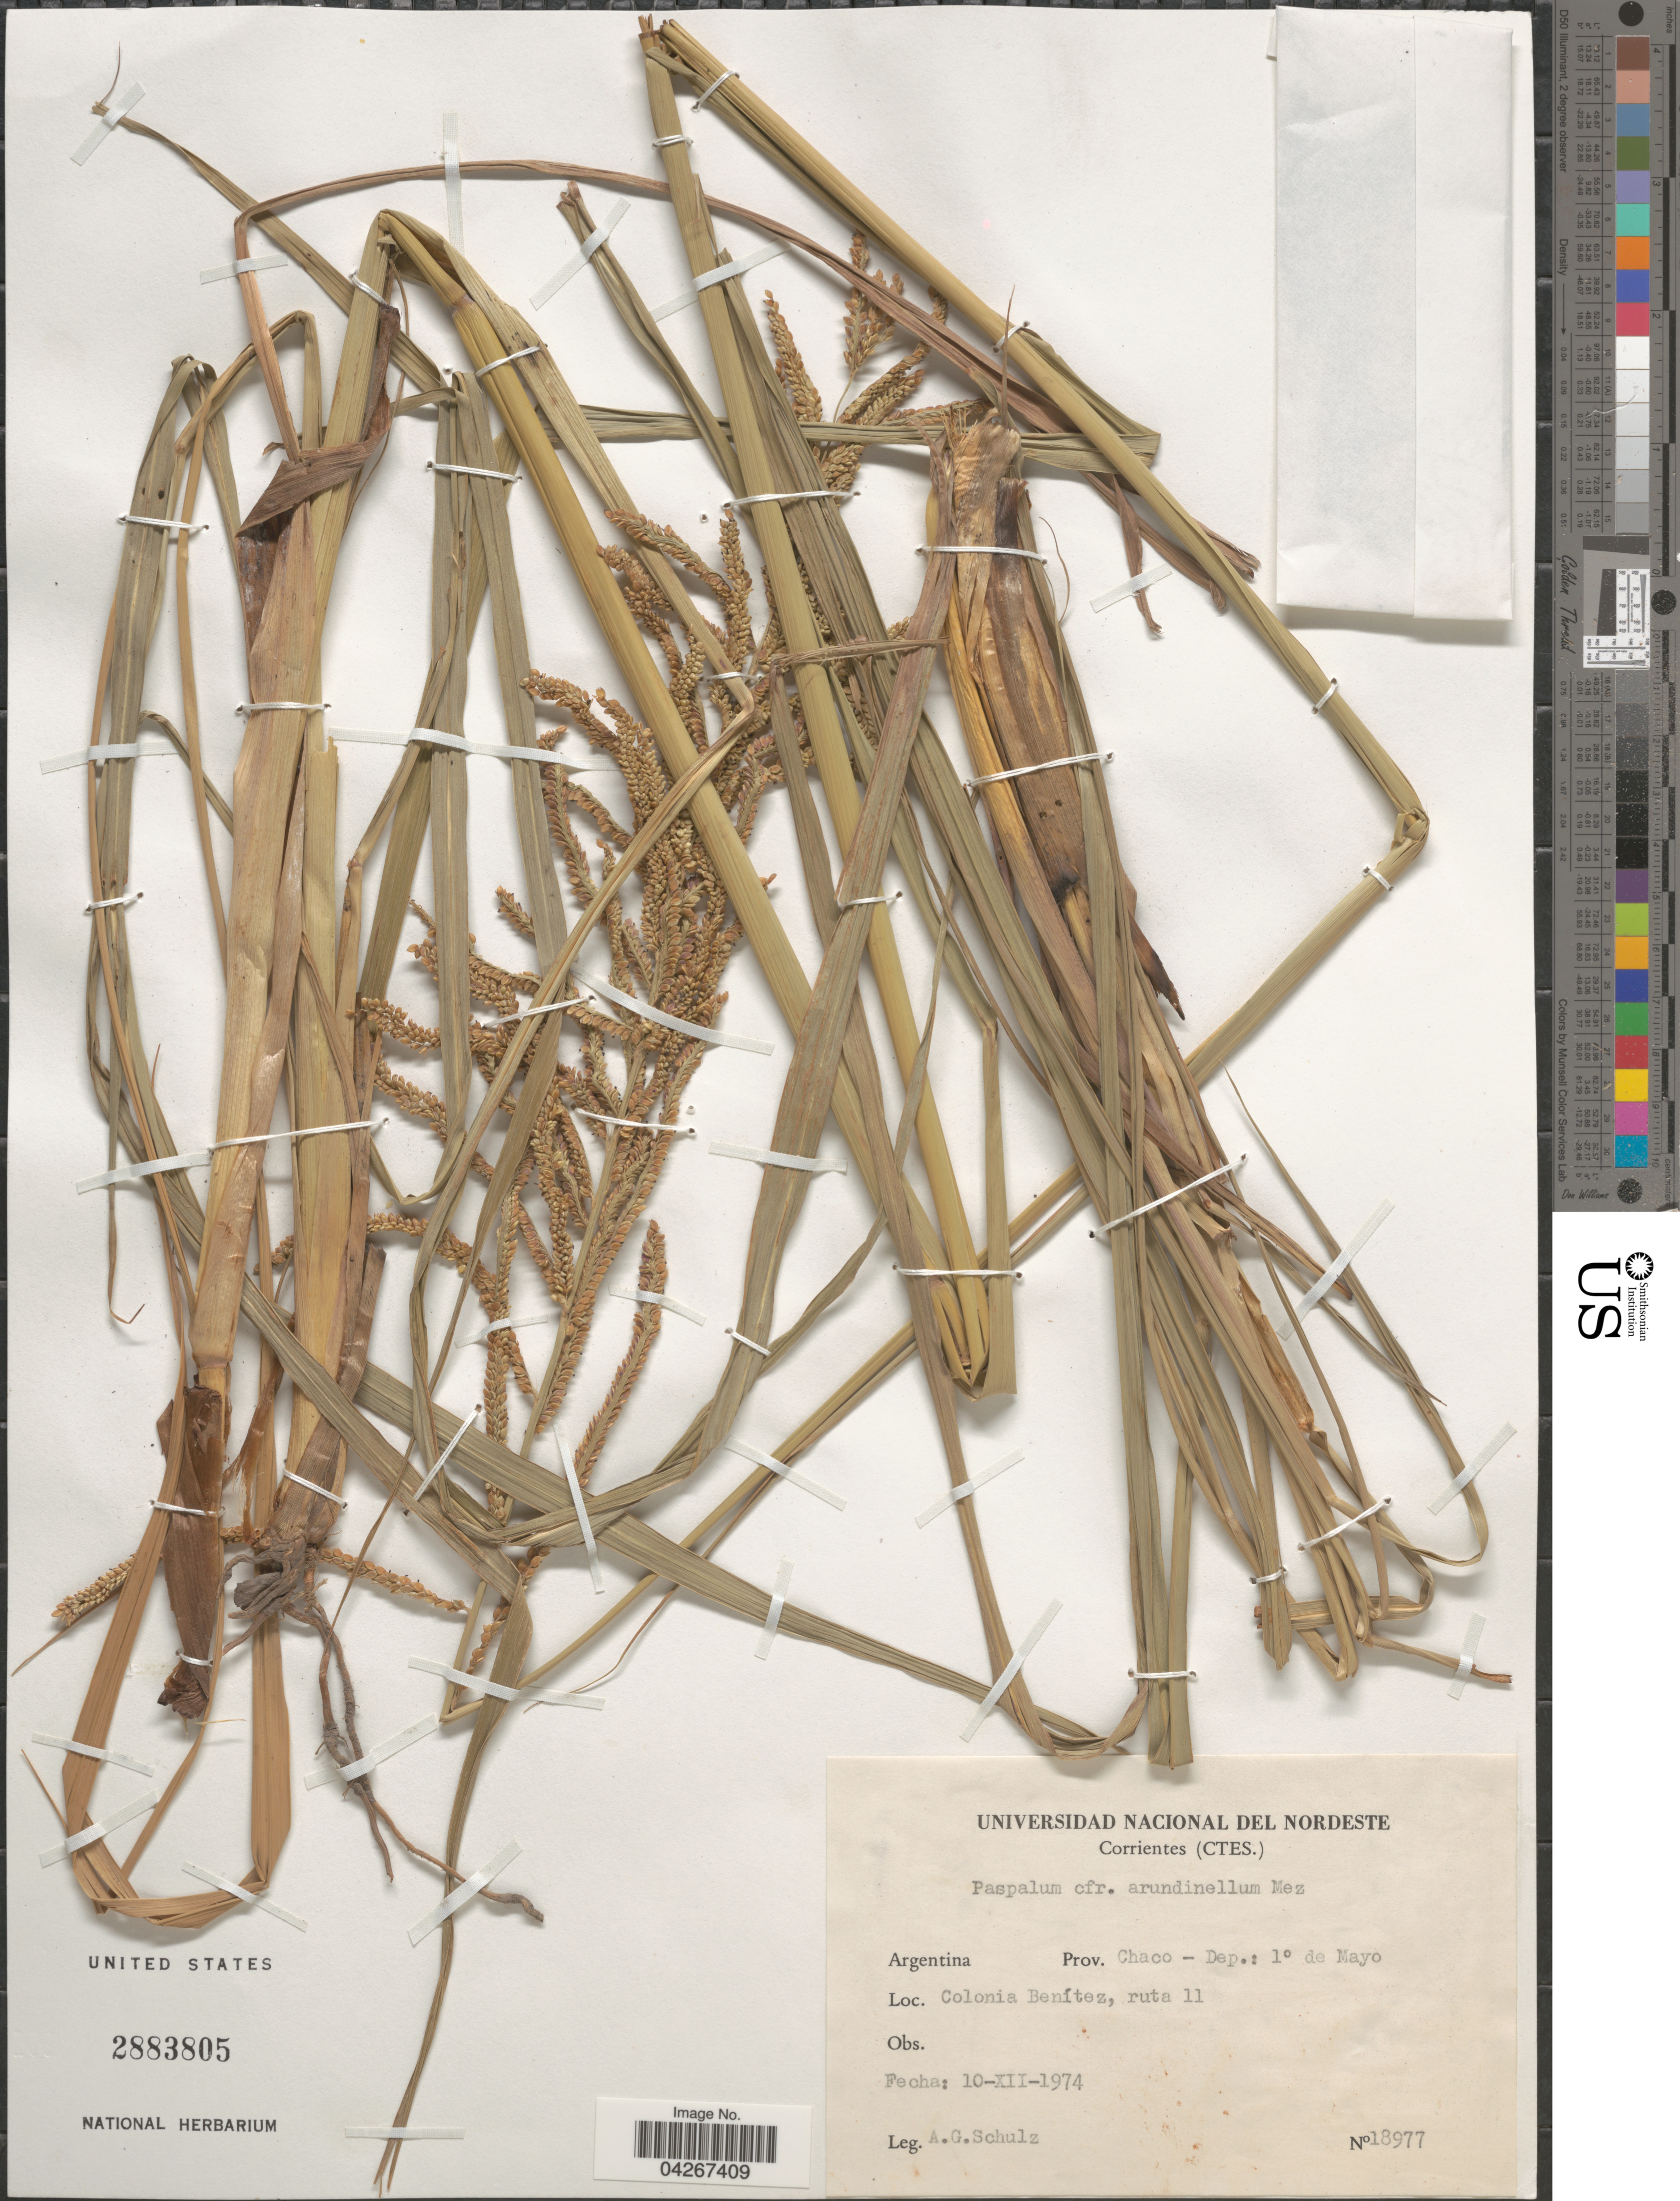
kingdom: Plantae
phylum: Tracheophyta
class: Liliopsida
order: Poales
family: Poaceae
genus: Paspalum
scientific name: Paspalum arundinellum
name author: Mez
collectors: A. G. Schulz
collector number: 18977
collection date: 1974-12-10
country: Argentina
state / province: Chaco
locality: Dep.: 1° de Mayo. Colonia Benítez, ruta 11.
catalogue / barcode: US 2883805